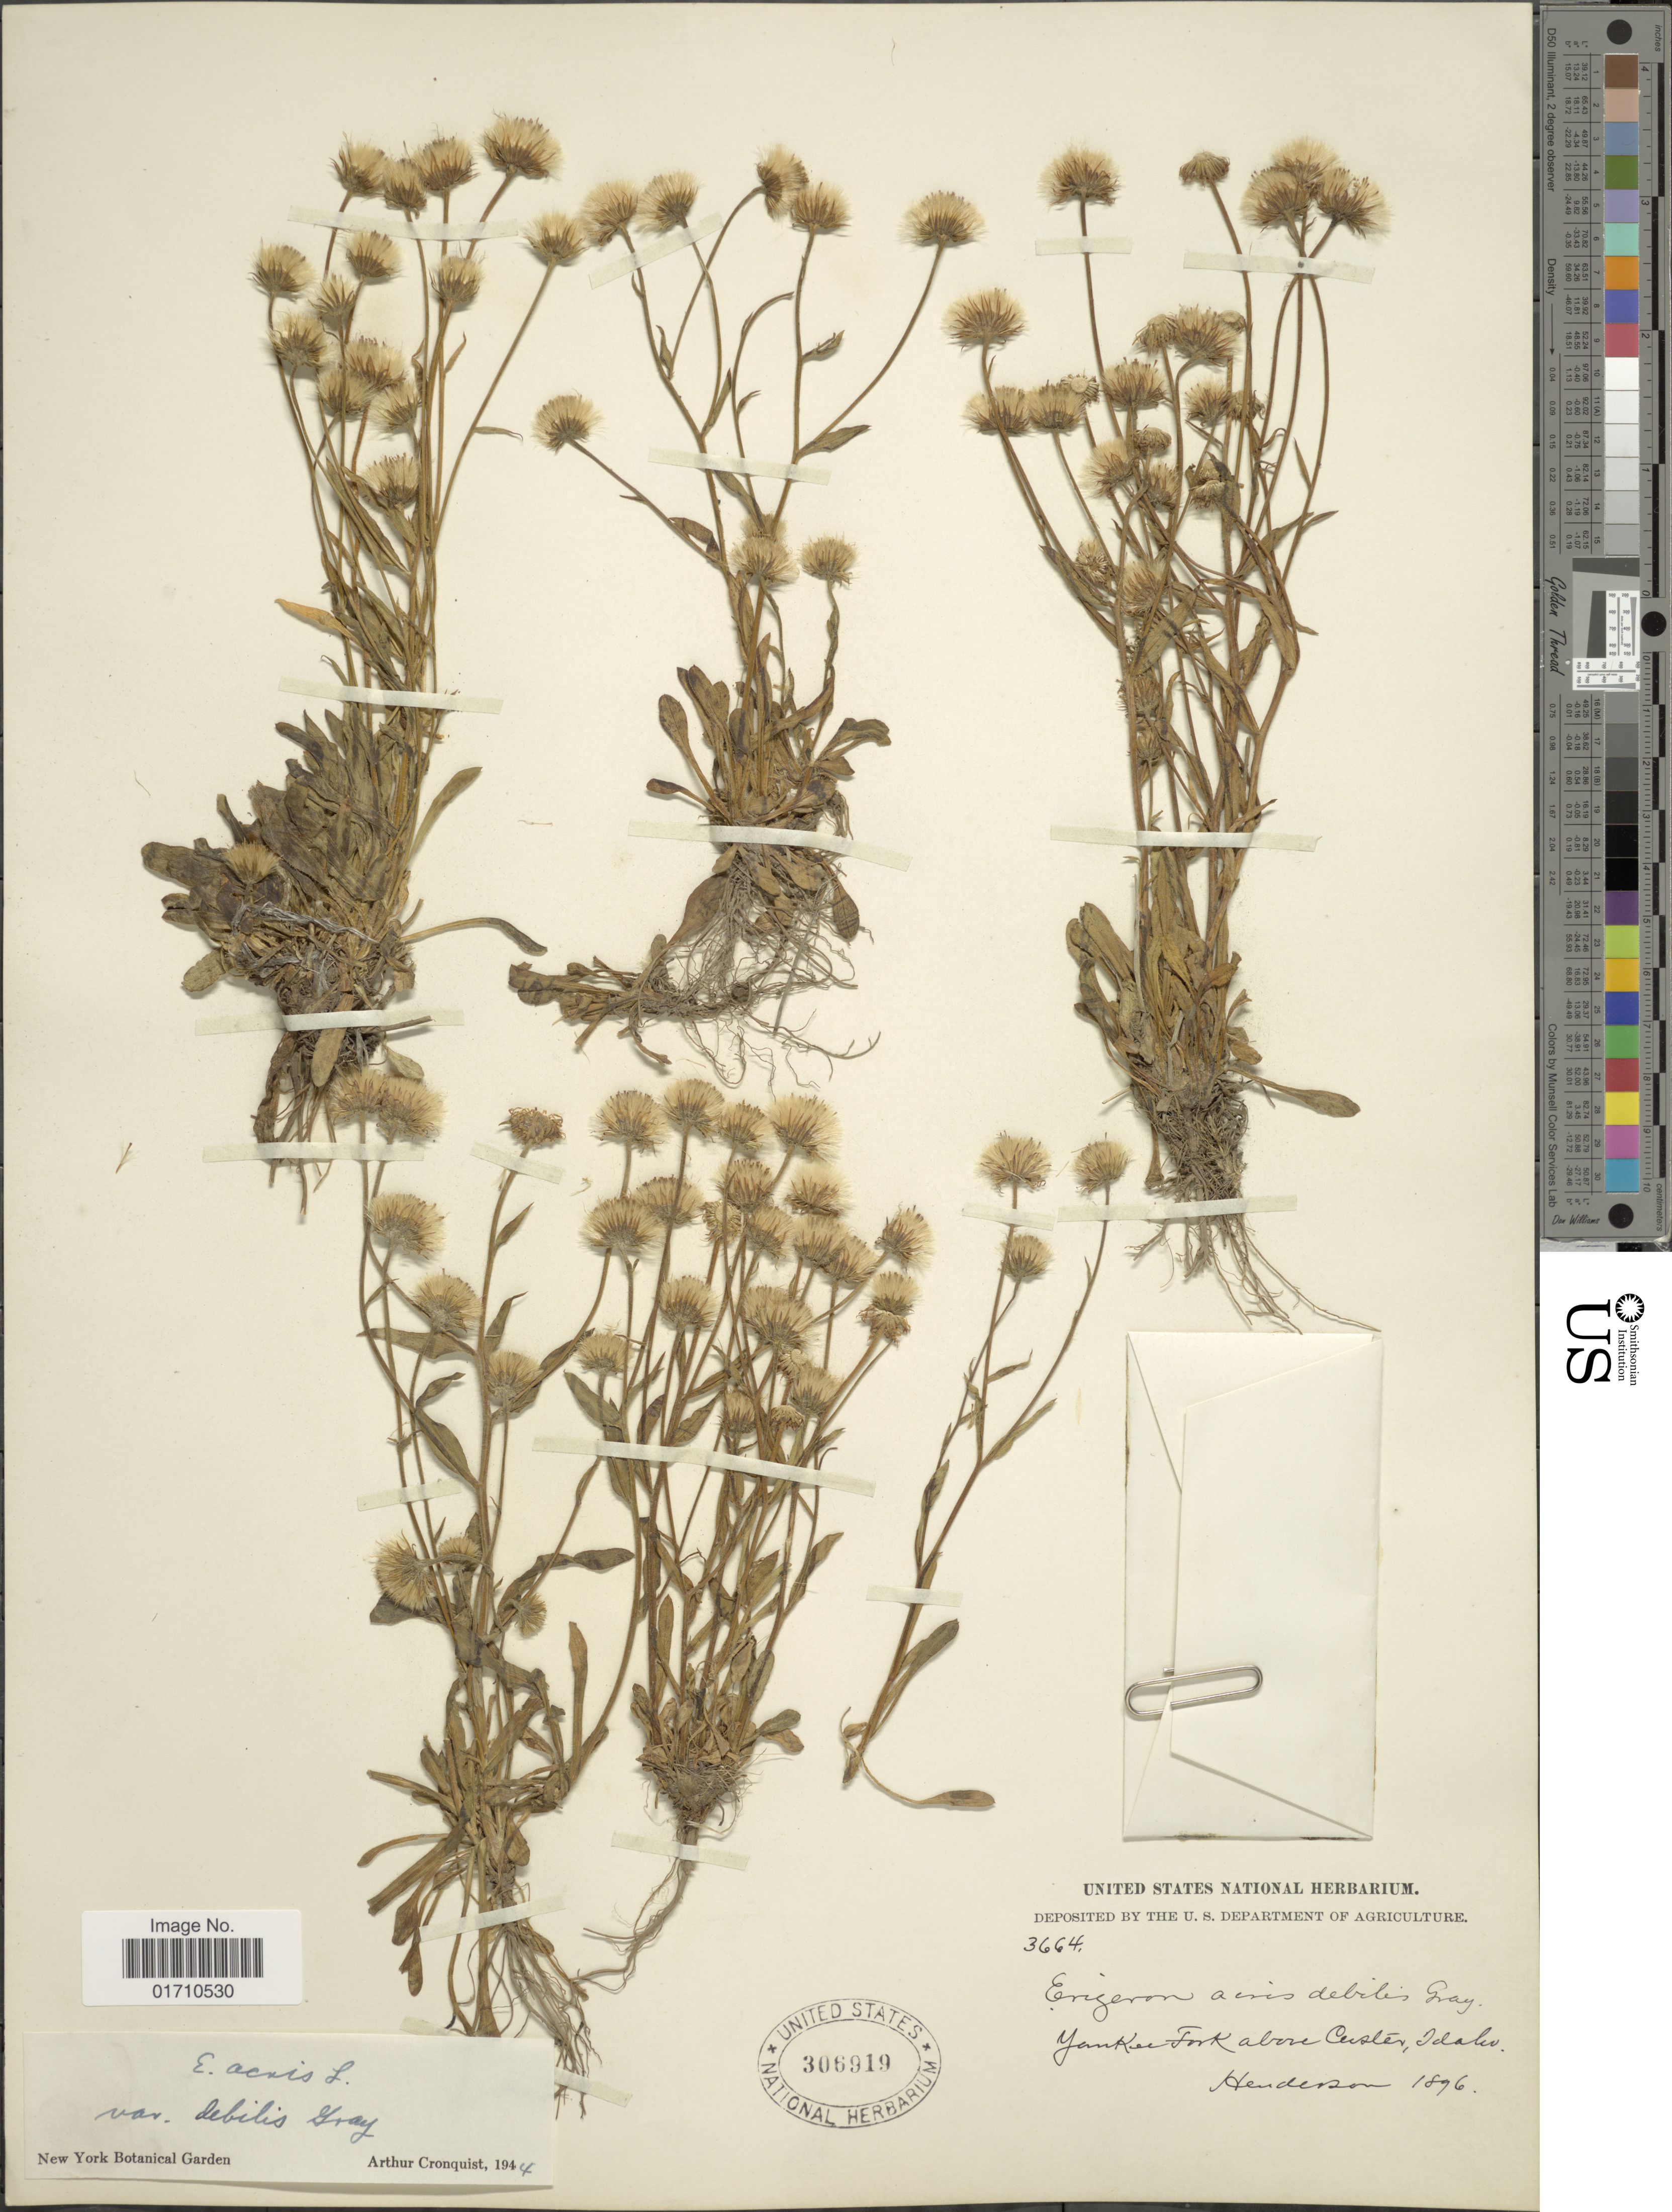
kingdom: Plantae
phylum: Tracheophyta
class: Magnoliopsida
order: Asterales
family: Asteraceae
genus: Erigeron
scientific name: Erigeron acris var. debilis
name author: A. Gray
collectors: -. Henderson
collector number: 3664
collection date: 1896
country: United States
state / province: Idaho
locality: Yankee Fork above Custer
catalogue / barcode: US 306919